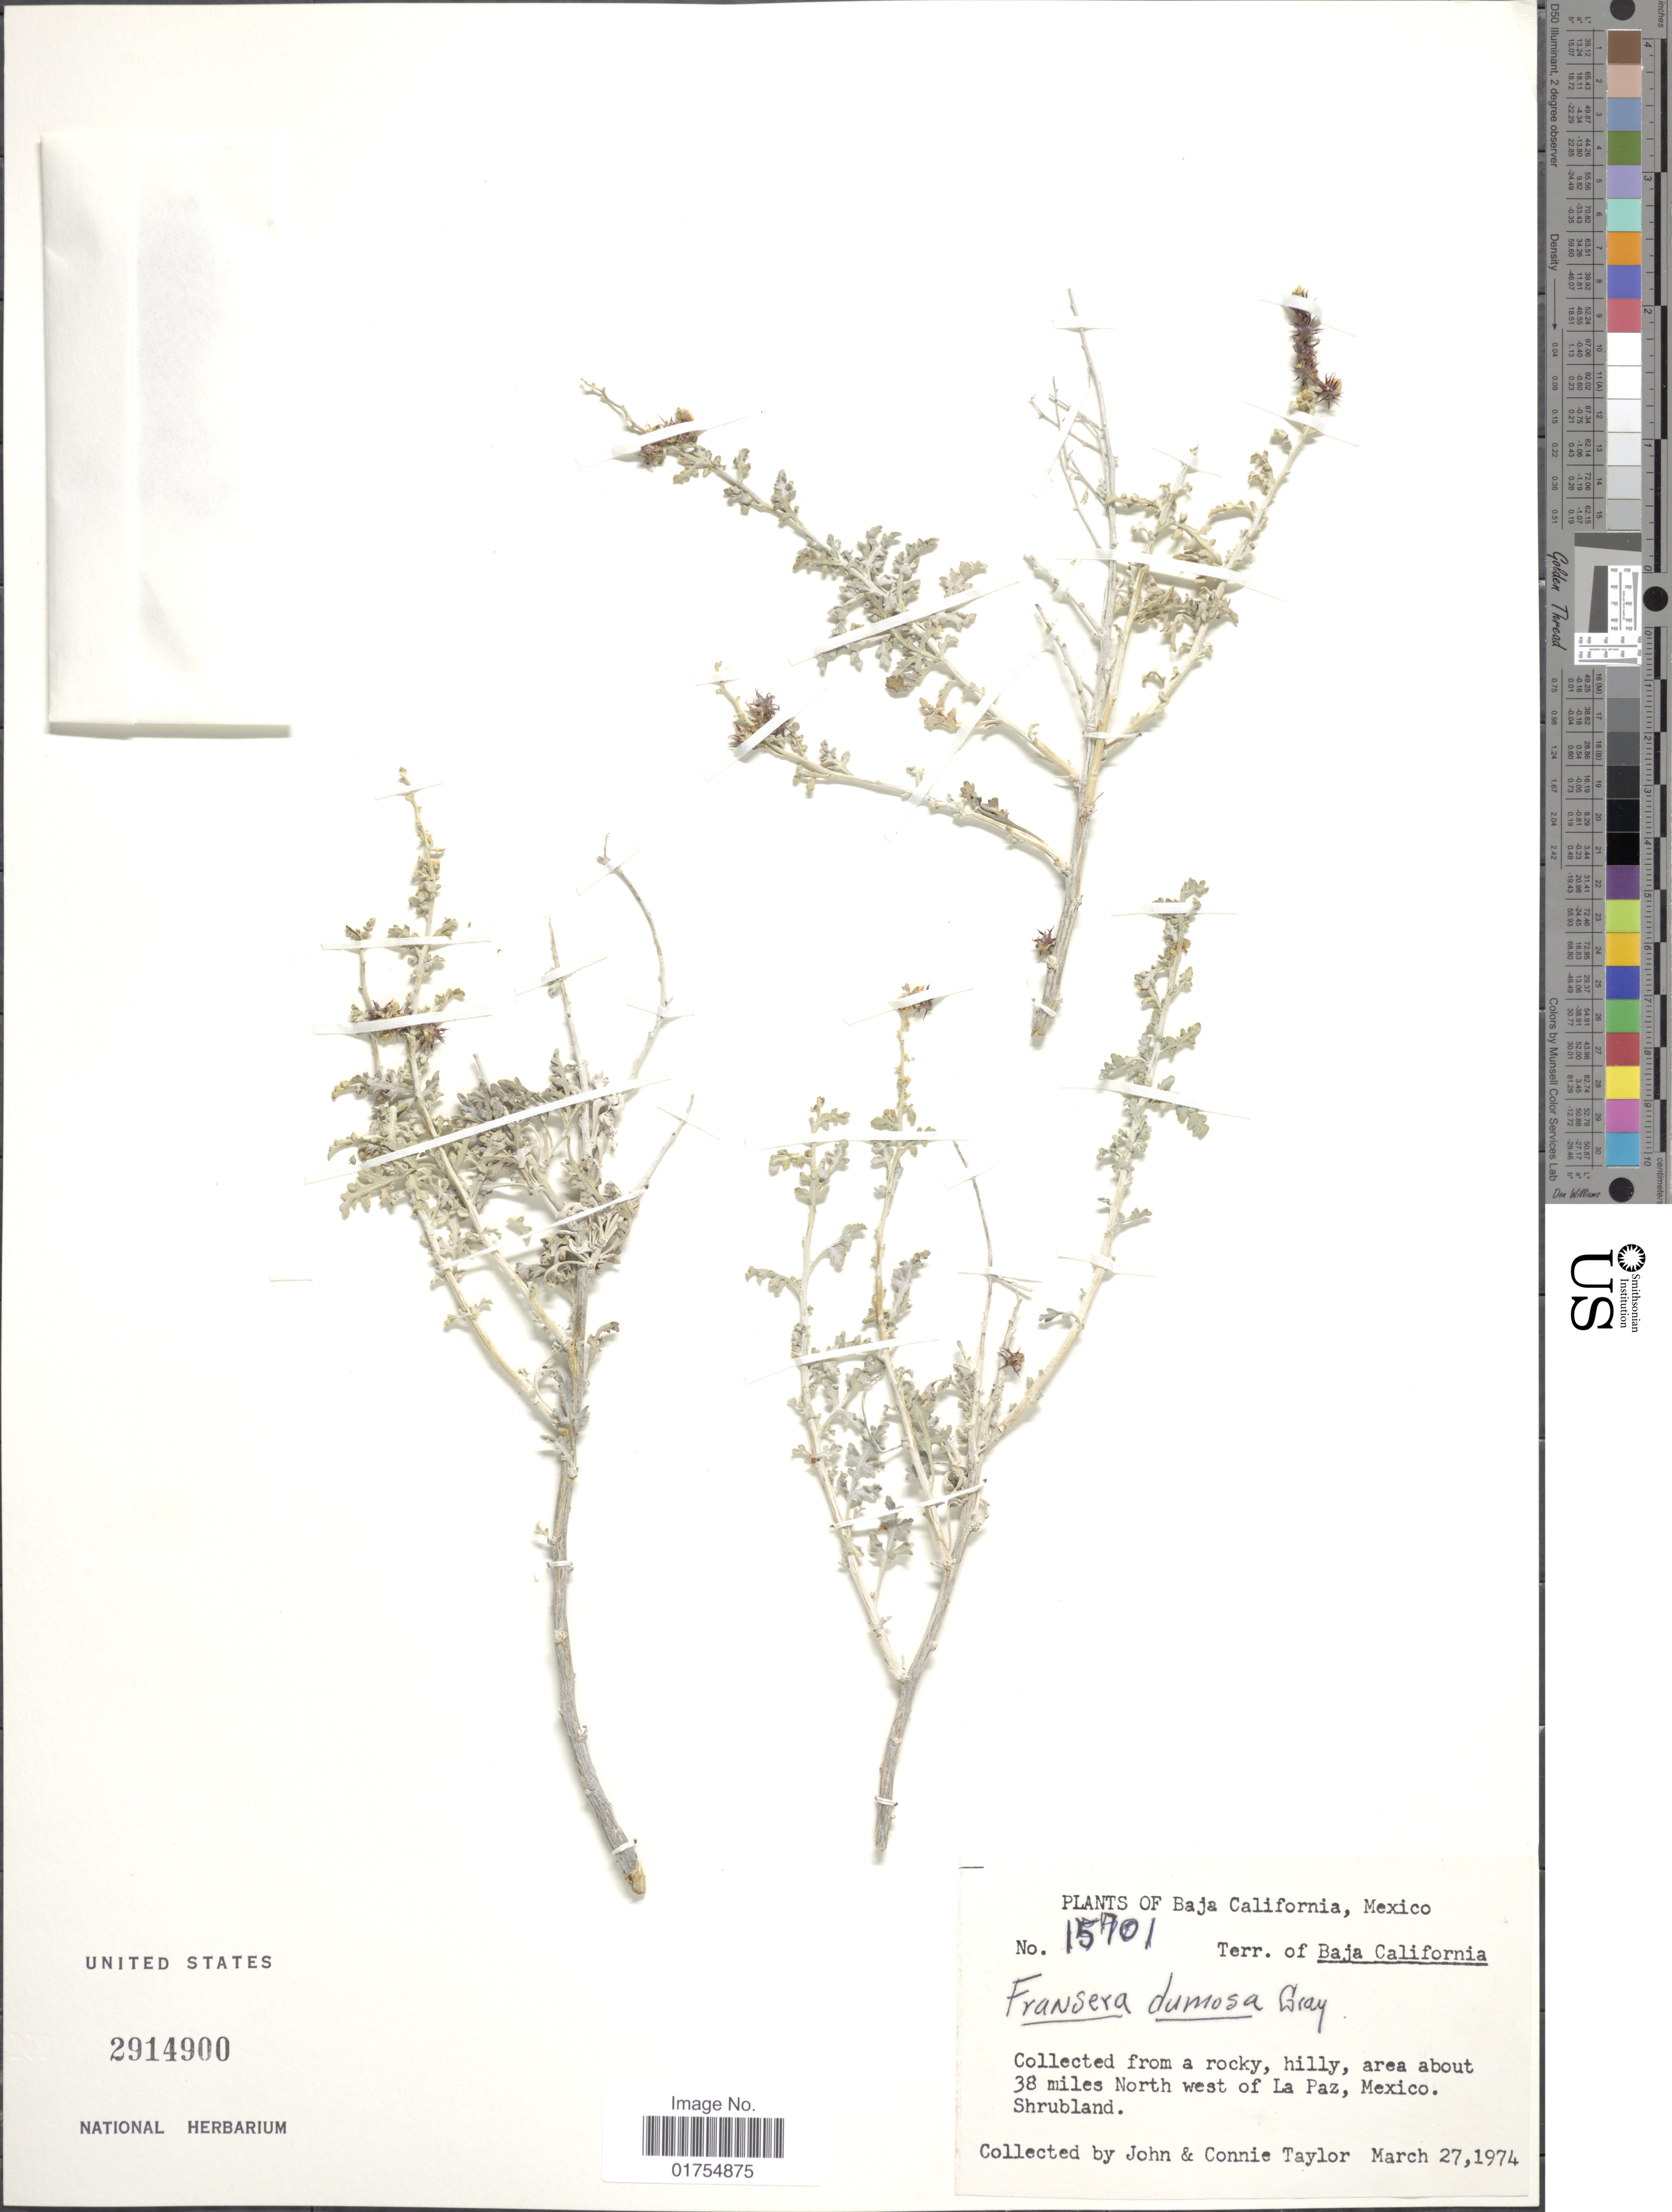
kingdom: Plantae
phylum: Tracheophyta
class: Magnoliopsida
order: Asterales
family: Asteraceae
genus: Franseria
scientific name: Franseria dumosa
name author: A. Gray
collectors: J. Taylor & C. Taylor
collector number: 15701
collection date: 1974-03-27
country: Mexico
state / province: Baja California Sur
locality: Terr. of Baja California, area about 38 miles North West of La Paz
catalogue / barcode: US 2914900